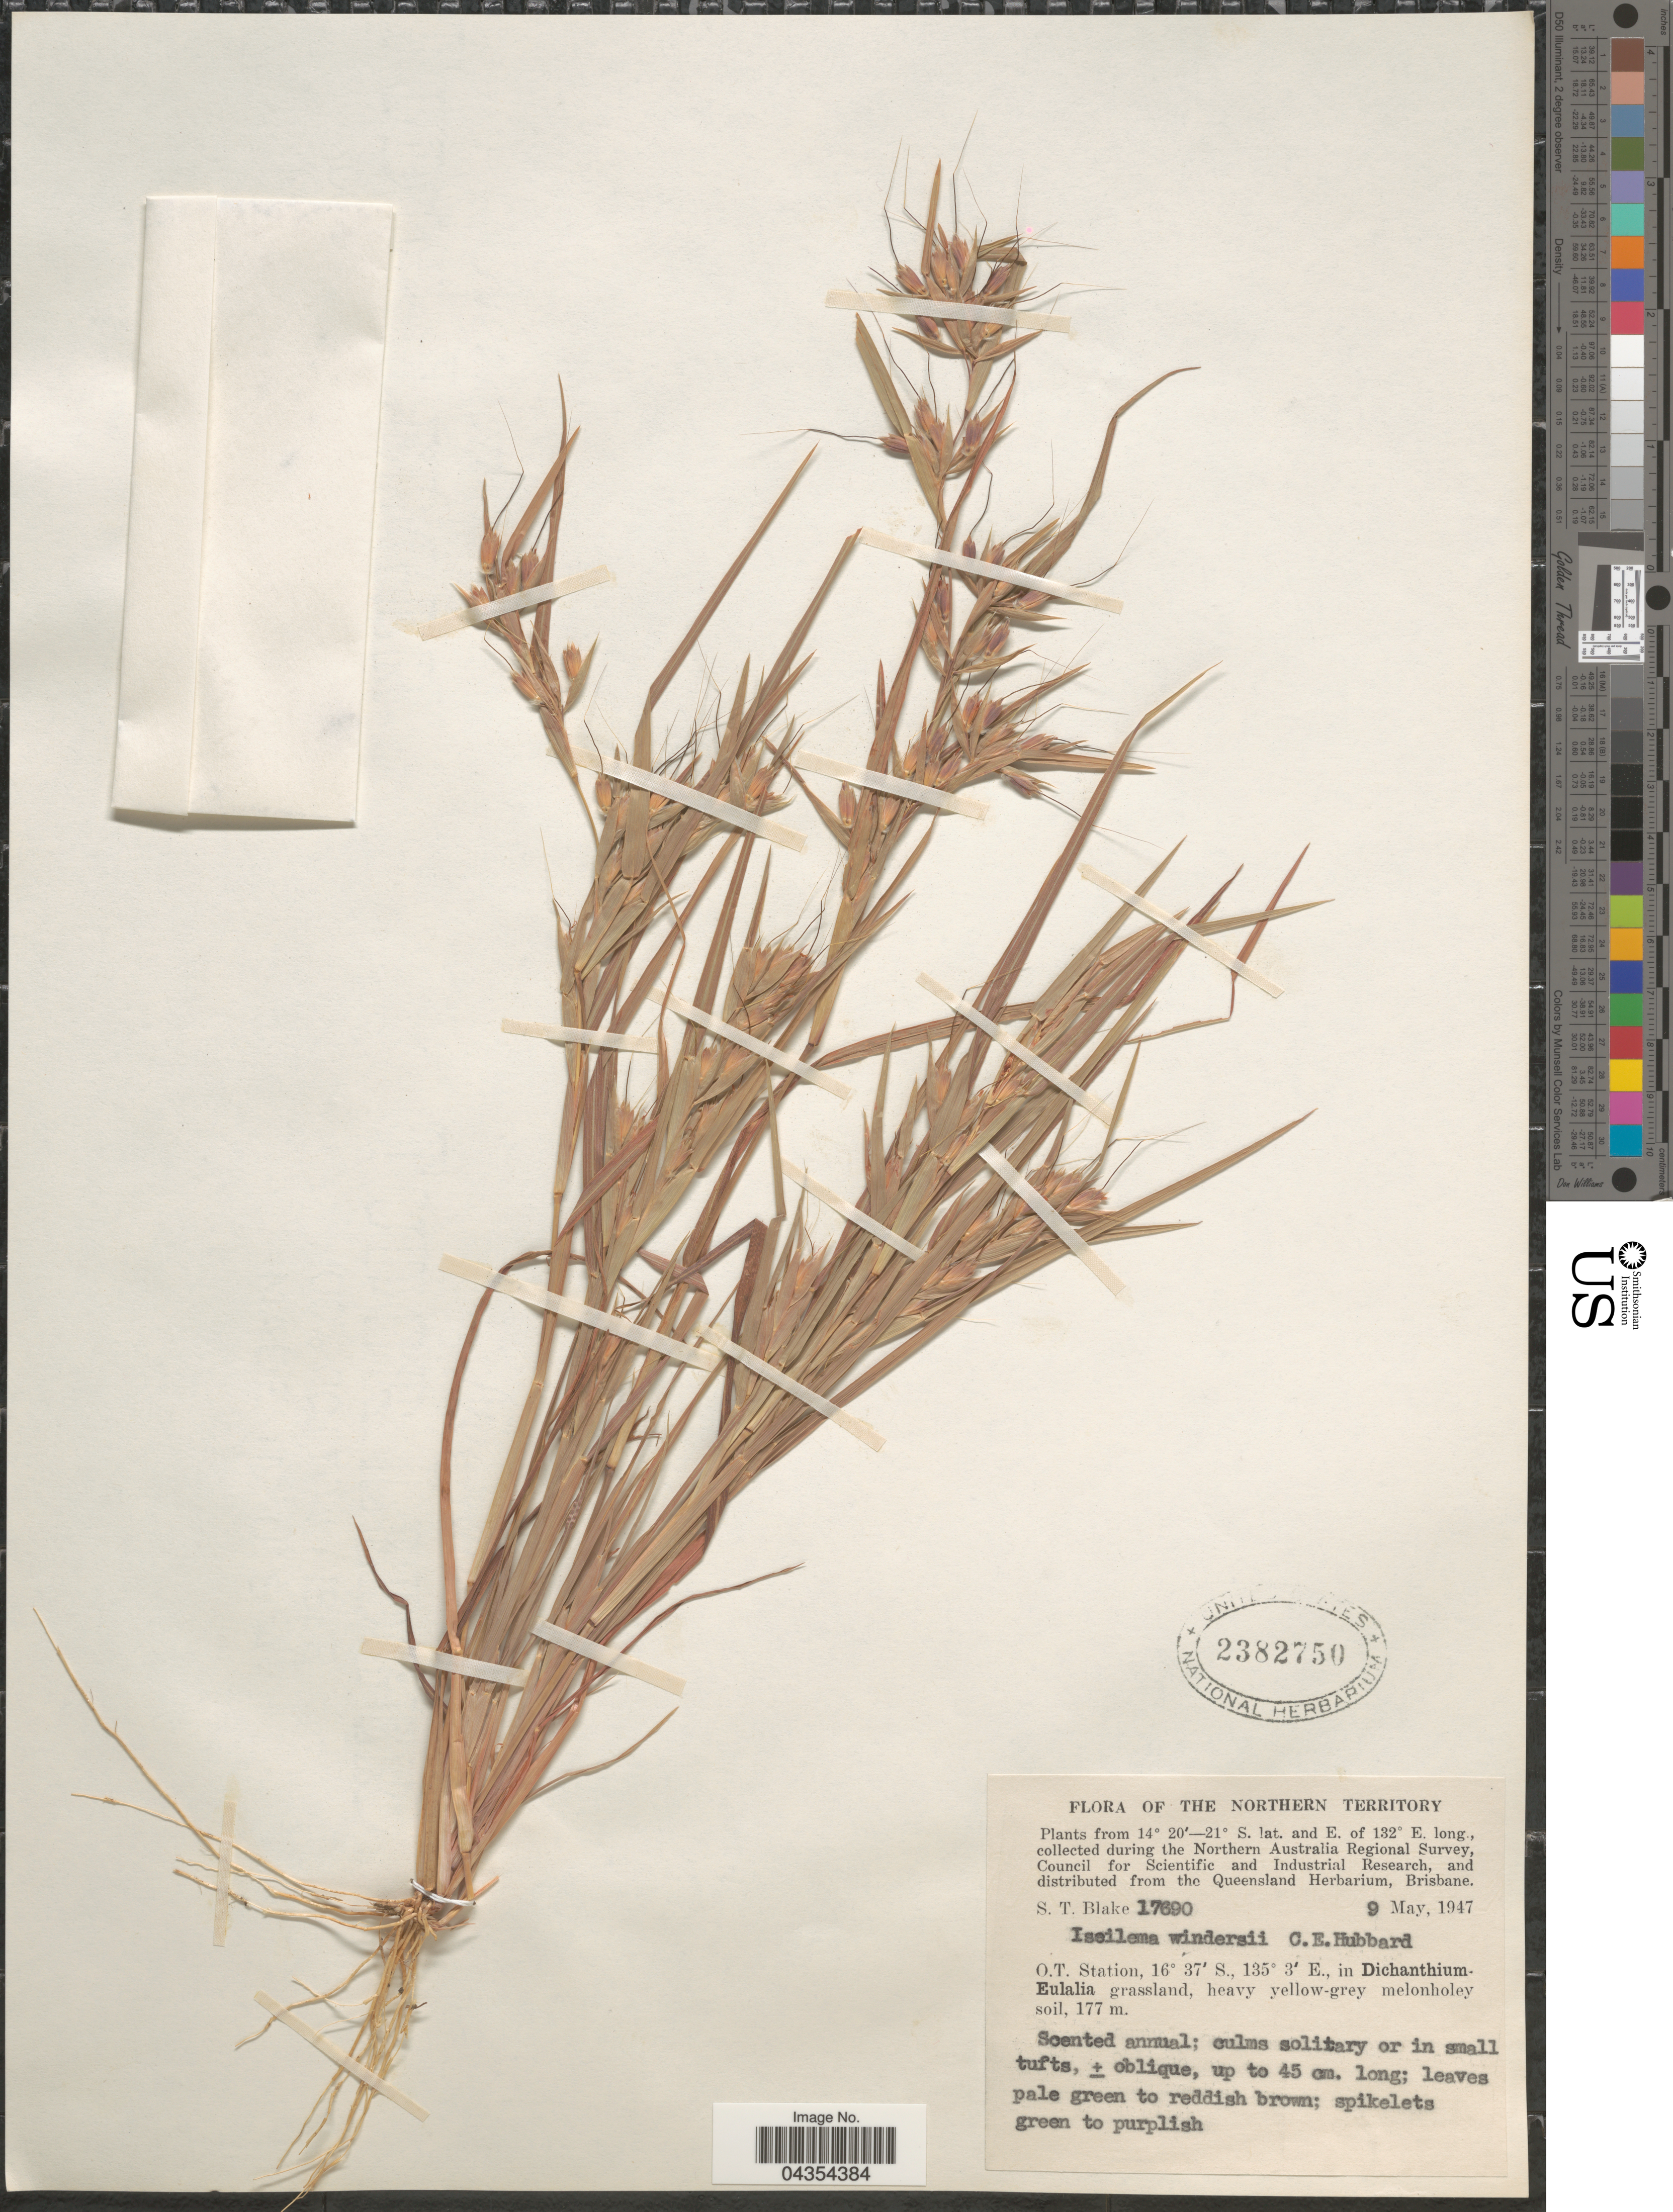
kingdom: Plantae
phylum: Tracheophyta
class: Liliopsida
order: Poales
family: Poaceae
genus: Iseilema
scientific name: Iseilema windersii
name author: C.E. Hubb.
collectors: S. T. Blake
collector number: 17690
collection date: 1947-05-09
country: Australia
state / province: Northern Territory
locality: The Northern Australia Regional Survey. O.T. Station.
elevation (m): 177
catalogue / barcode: US 2382750